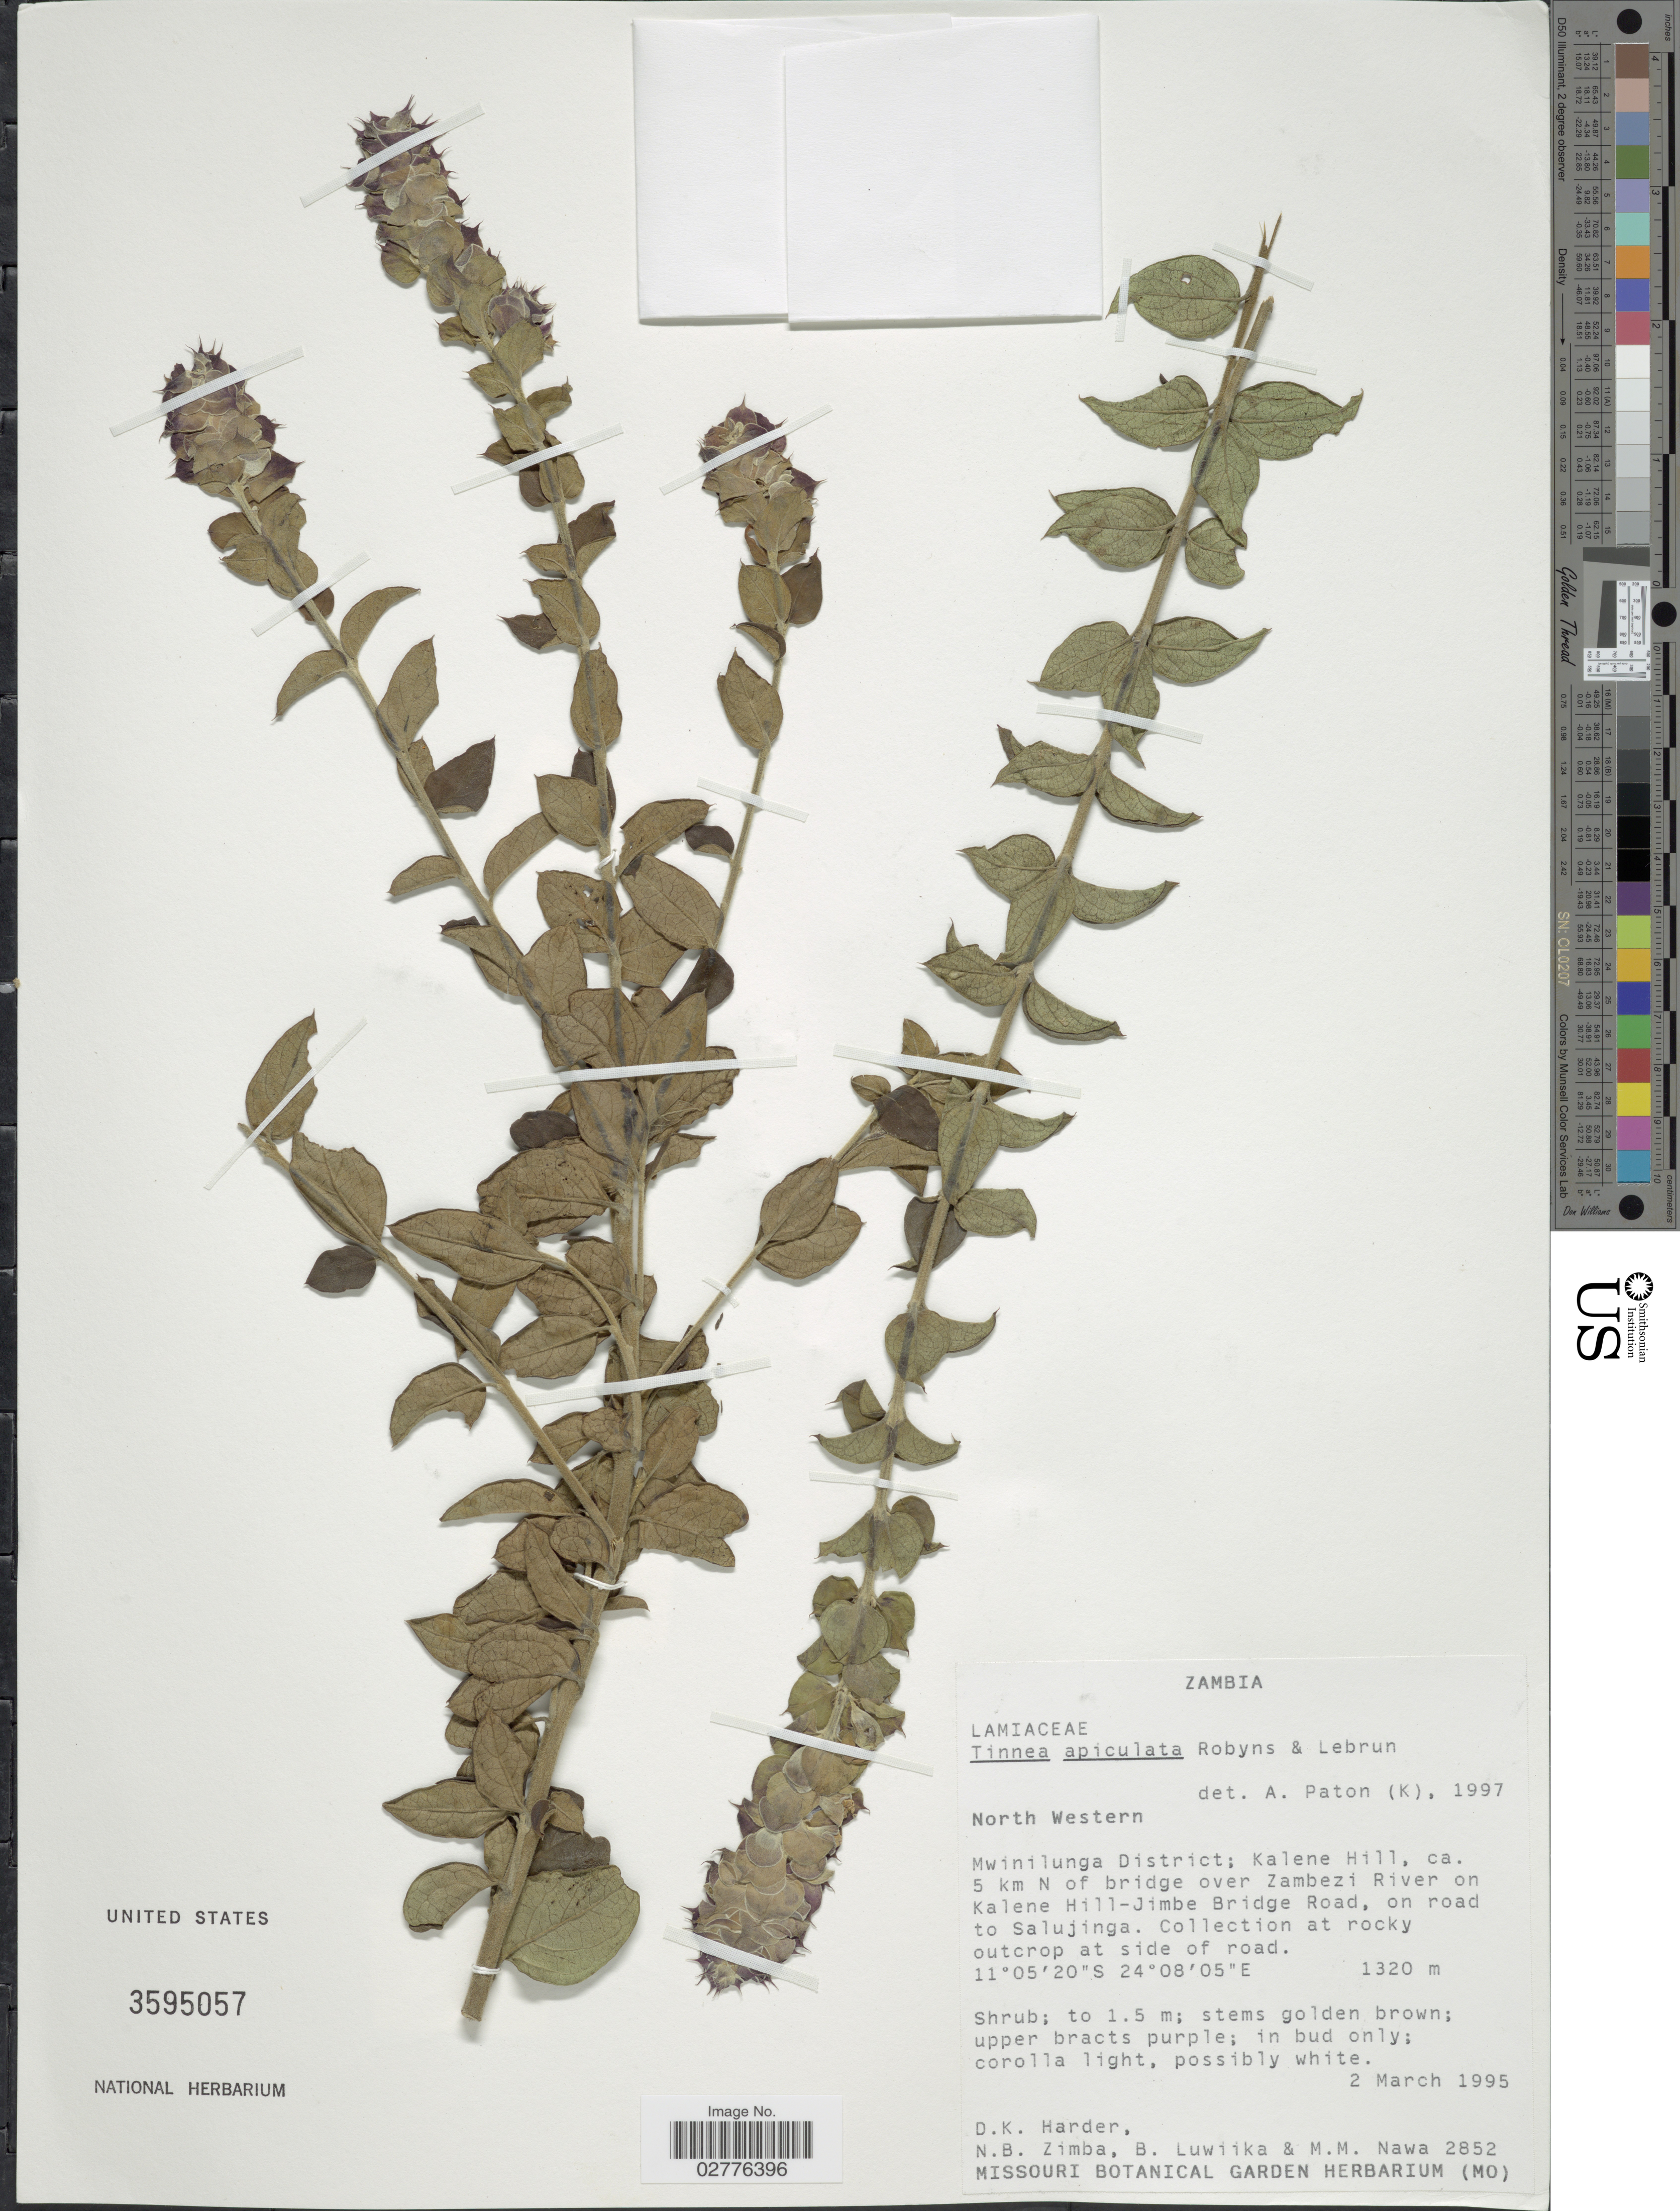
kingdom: Plantae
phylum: Tracheophyta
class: Magnoliopsida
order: Lamiales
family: Lamiaceae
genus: Tinnea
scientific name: Tinnea apiculata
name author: Robyns & Lebrun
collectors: D. Harder, N. B. Zimba, B. Luwiika & M. Nawa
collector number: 2852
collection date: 1995-03-02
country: Zambia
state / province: North-Western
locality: Mwinilunga District; Kalene Hill, ca. 5 km N of bridge over Zambezi River on Kalene Hill-Jimbe Bridge Road, on road to Salujinga. At rocky outcrop at side of road.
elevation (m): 1320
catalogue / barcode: US 3595057